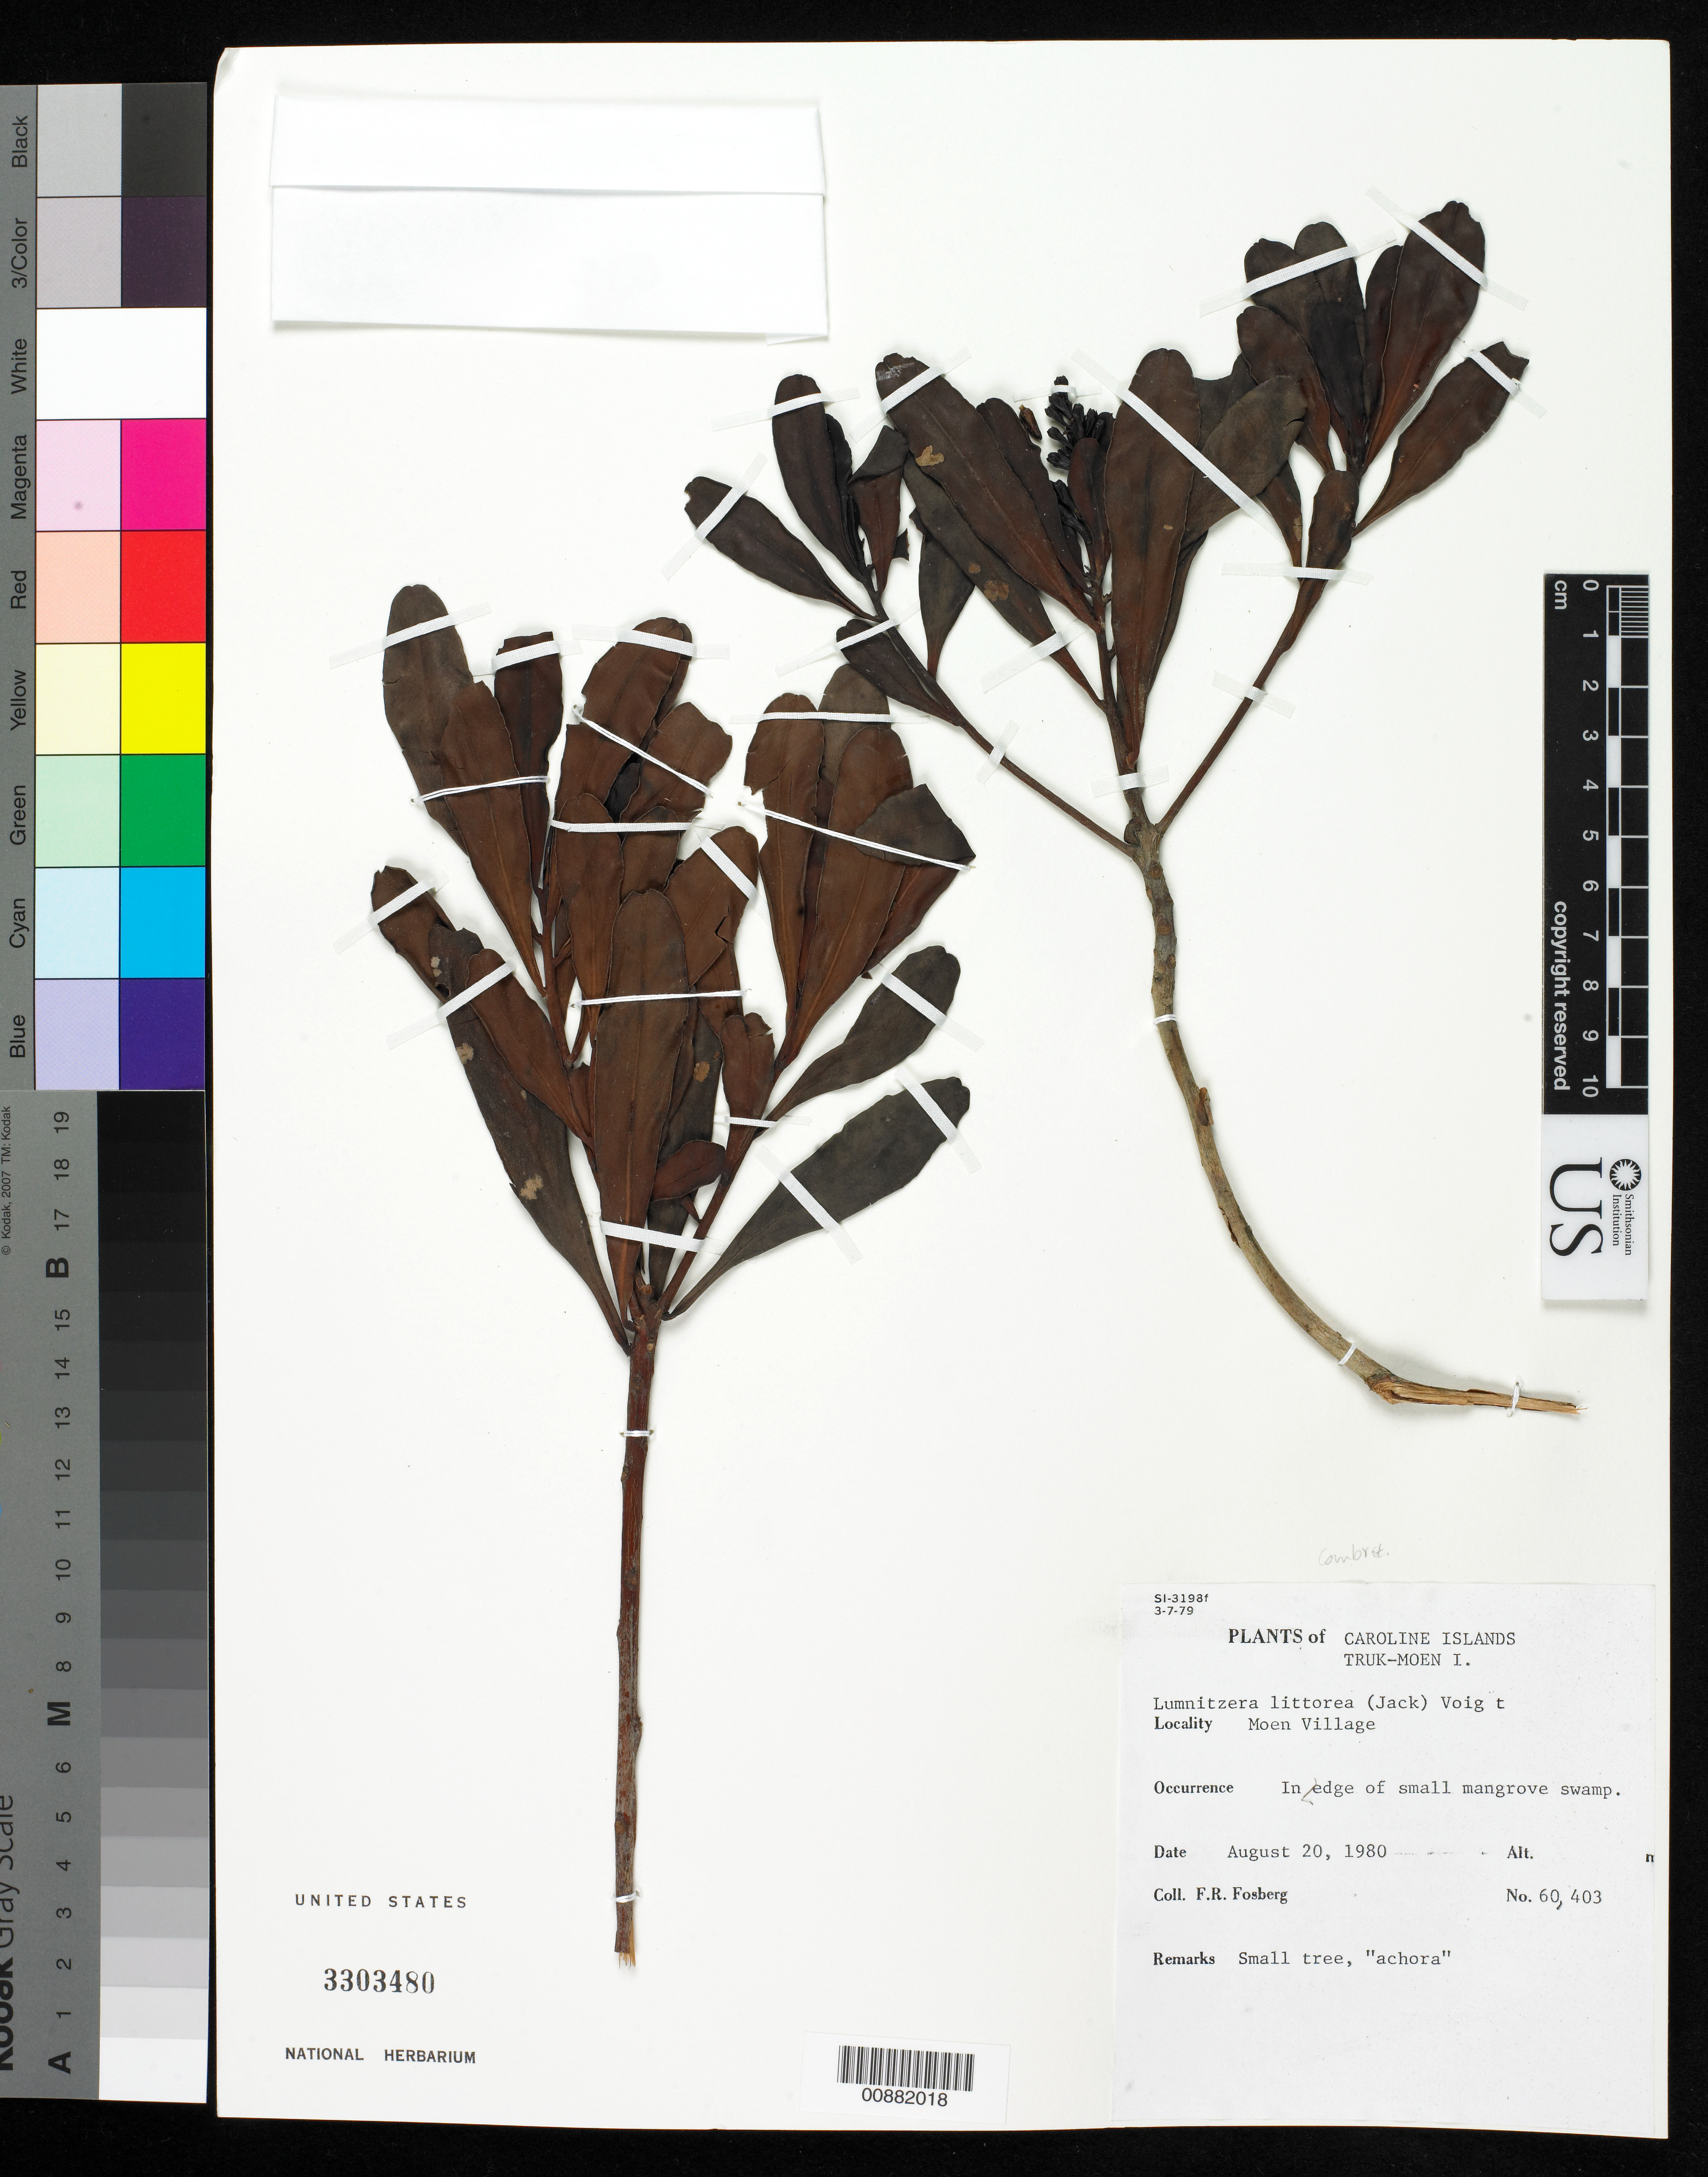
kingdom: Plantae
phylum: Tracheophyta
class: Magnoliopsida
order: Myrtales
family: Combretaceae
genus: Lumnitzera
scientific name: Lumnitzera littorea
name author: (Jack) Voight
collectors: F. R. Fosberg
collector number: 60403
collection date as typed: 20 Aug 1980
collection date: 1980-08-20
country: Micronesia, Federated States of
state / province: Truk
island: Moen [Wono]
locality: Truk-Moen, Moen Village.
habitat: in edge of small mangrove swamp.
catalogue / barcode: US 3303480